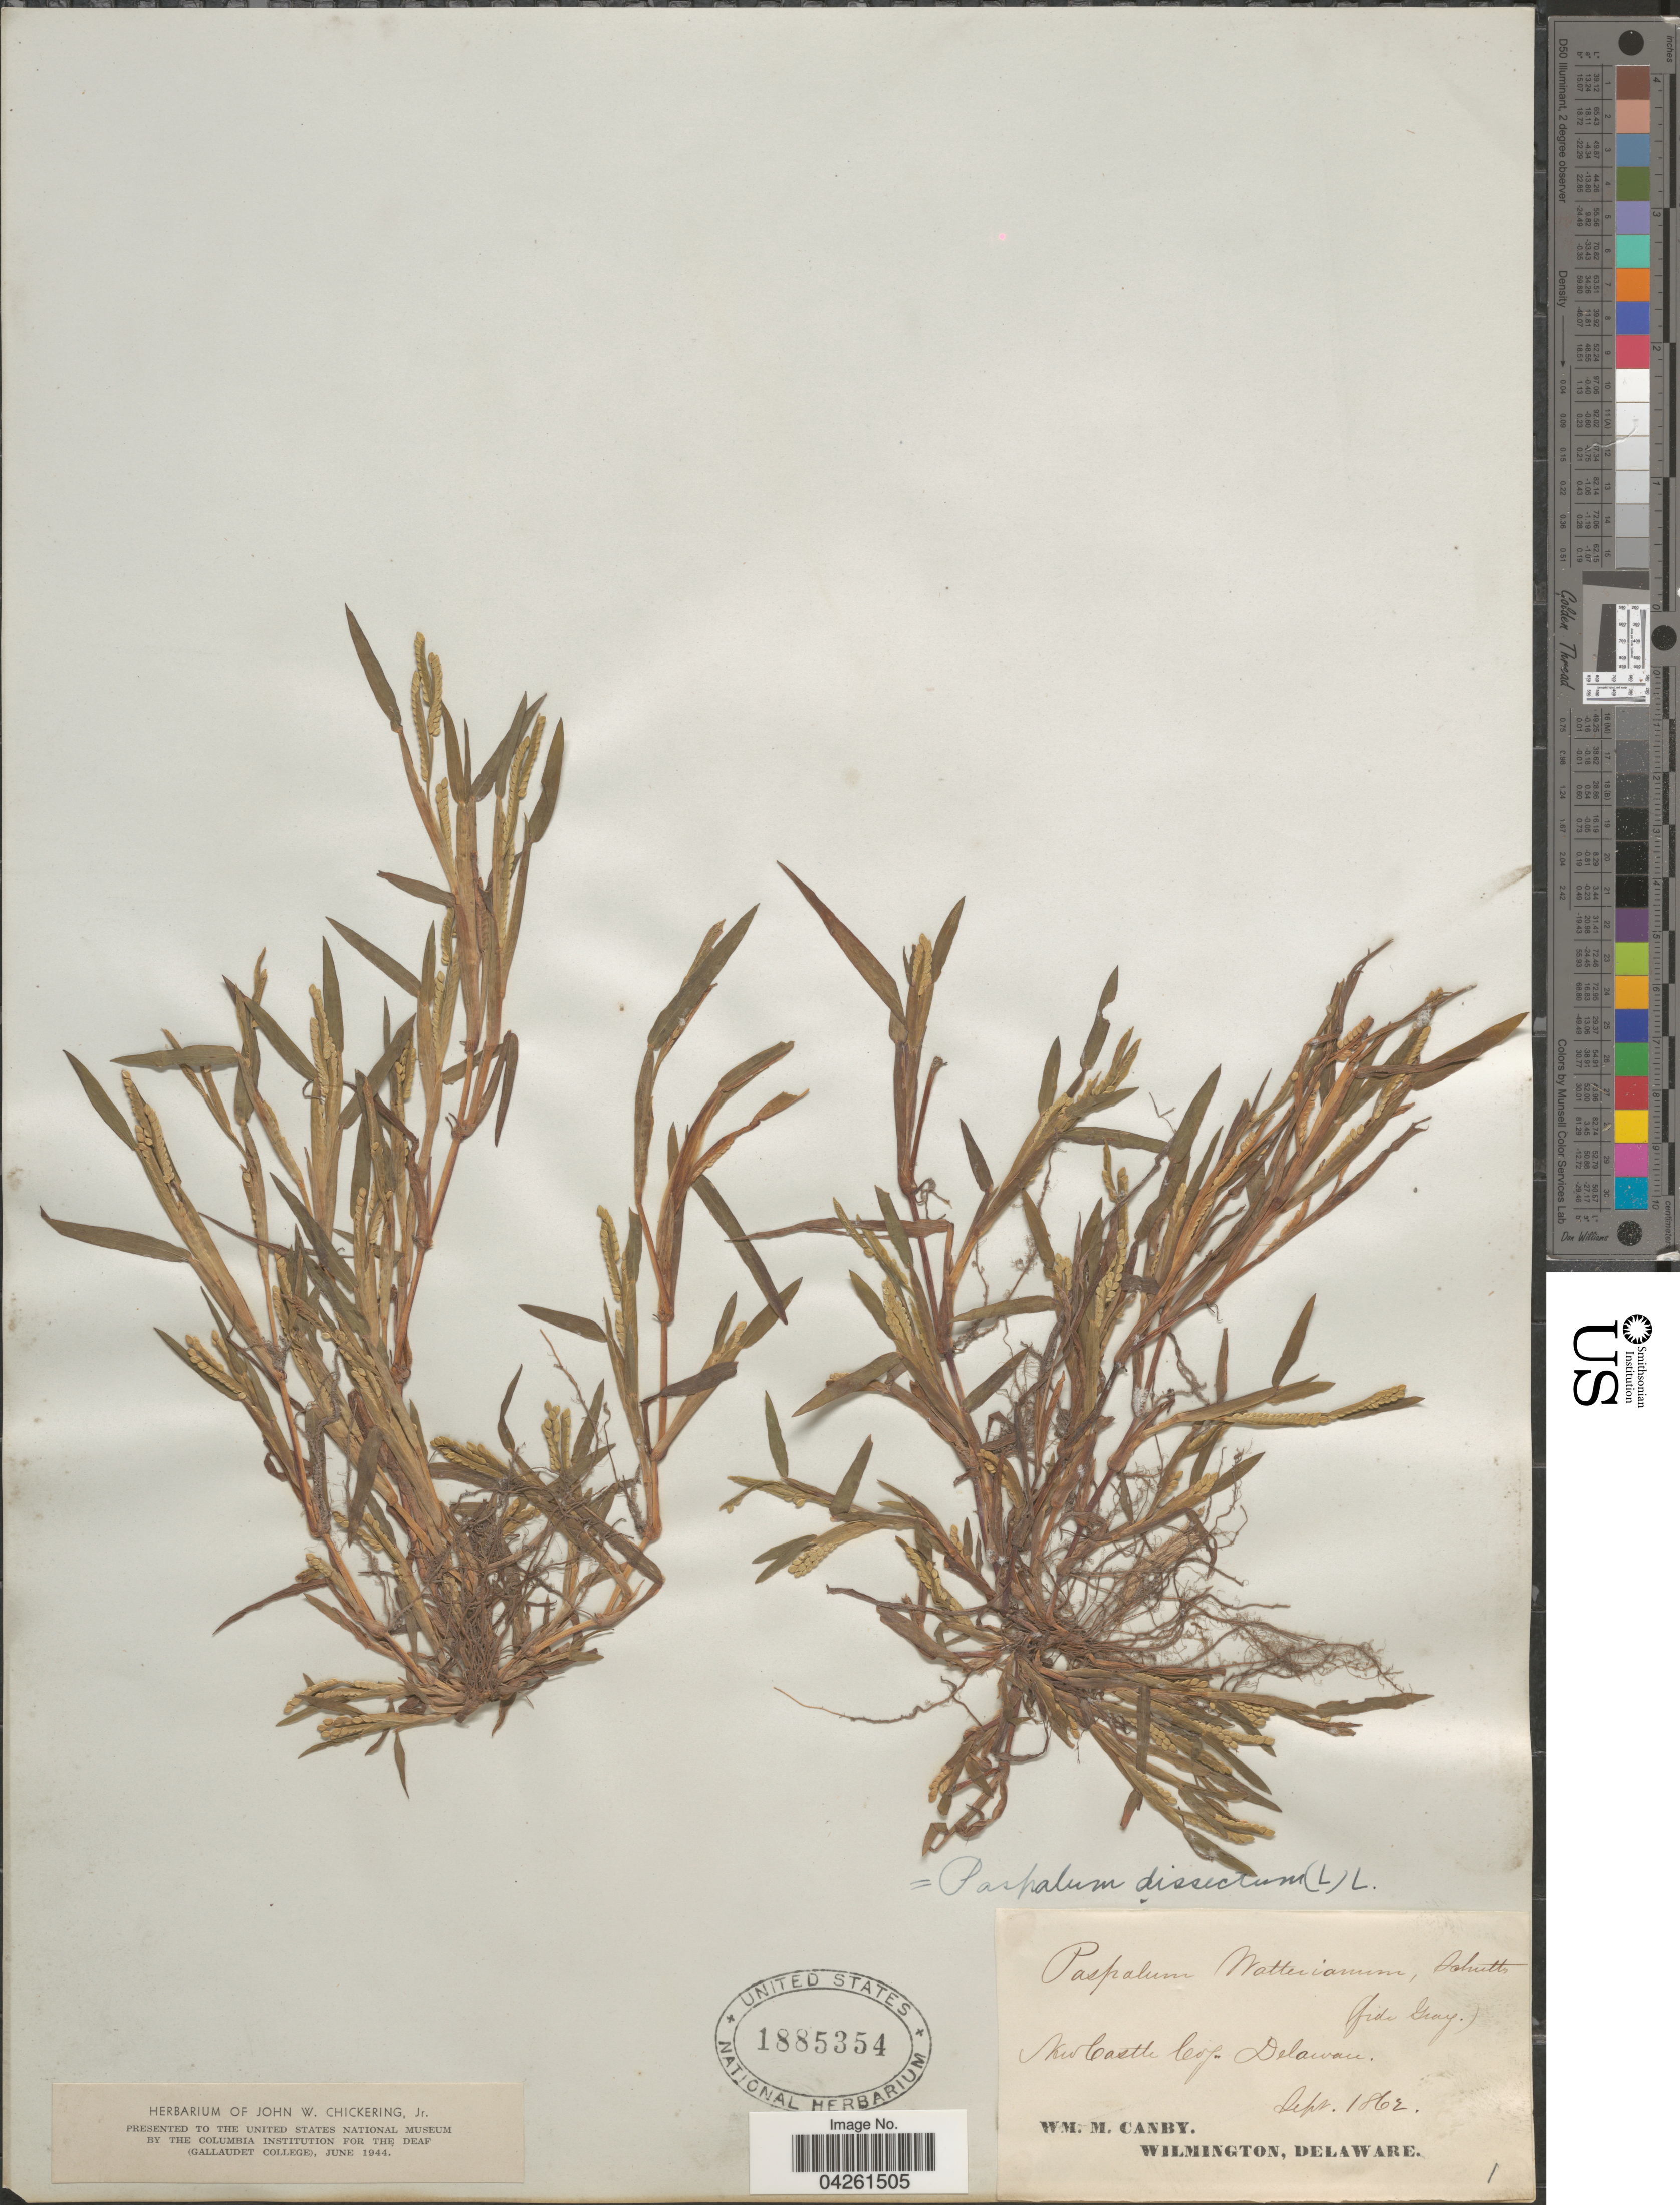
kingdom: Plantae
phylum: Tracheophyta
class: Liliopsida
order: Poales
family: Poaceae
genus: Paspalum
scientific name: Paspalum dissectum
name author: (L.) L.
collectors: W. M. Canby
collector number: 1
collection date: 1862-09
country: United States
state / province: Delaware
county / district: New Castle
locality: New Castle Co.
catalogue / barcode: US 1885354